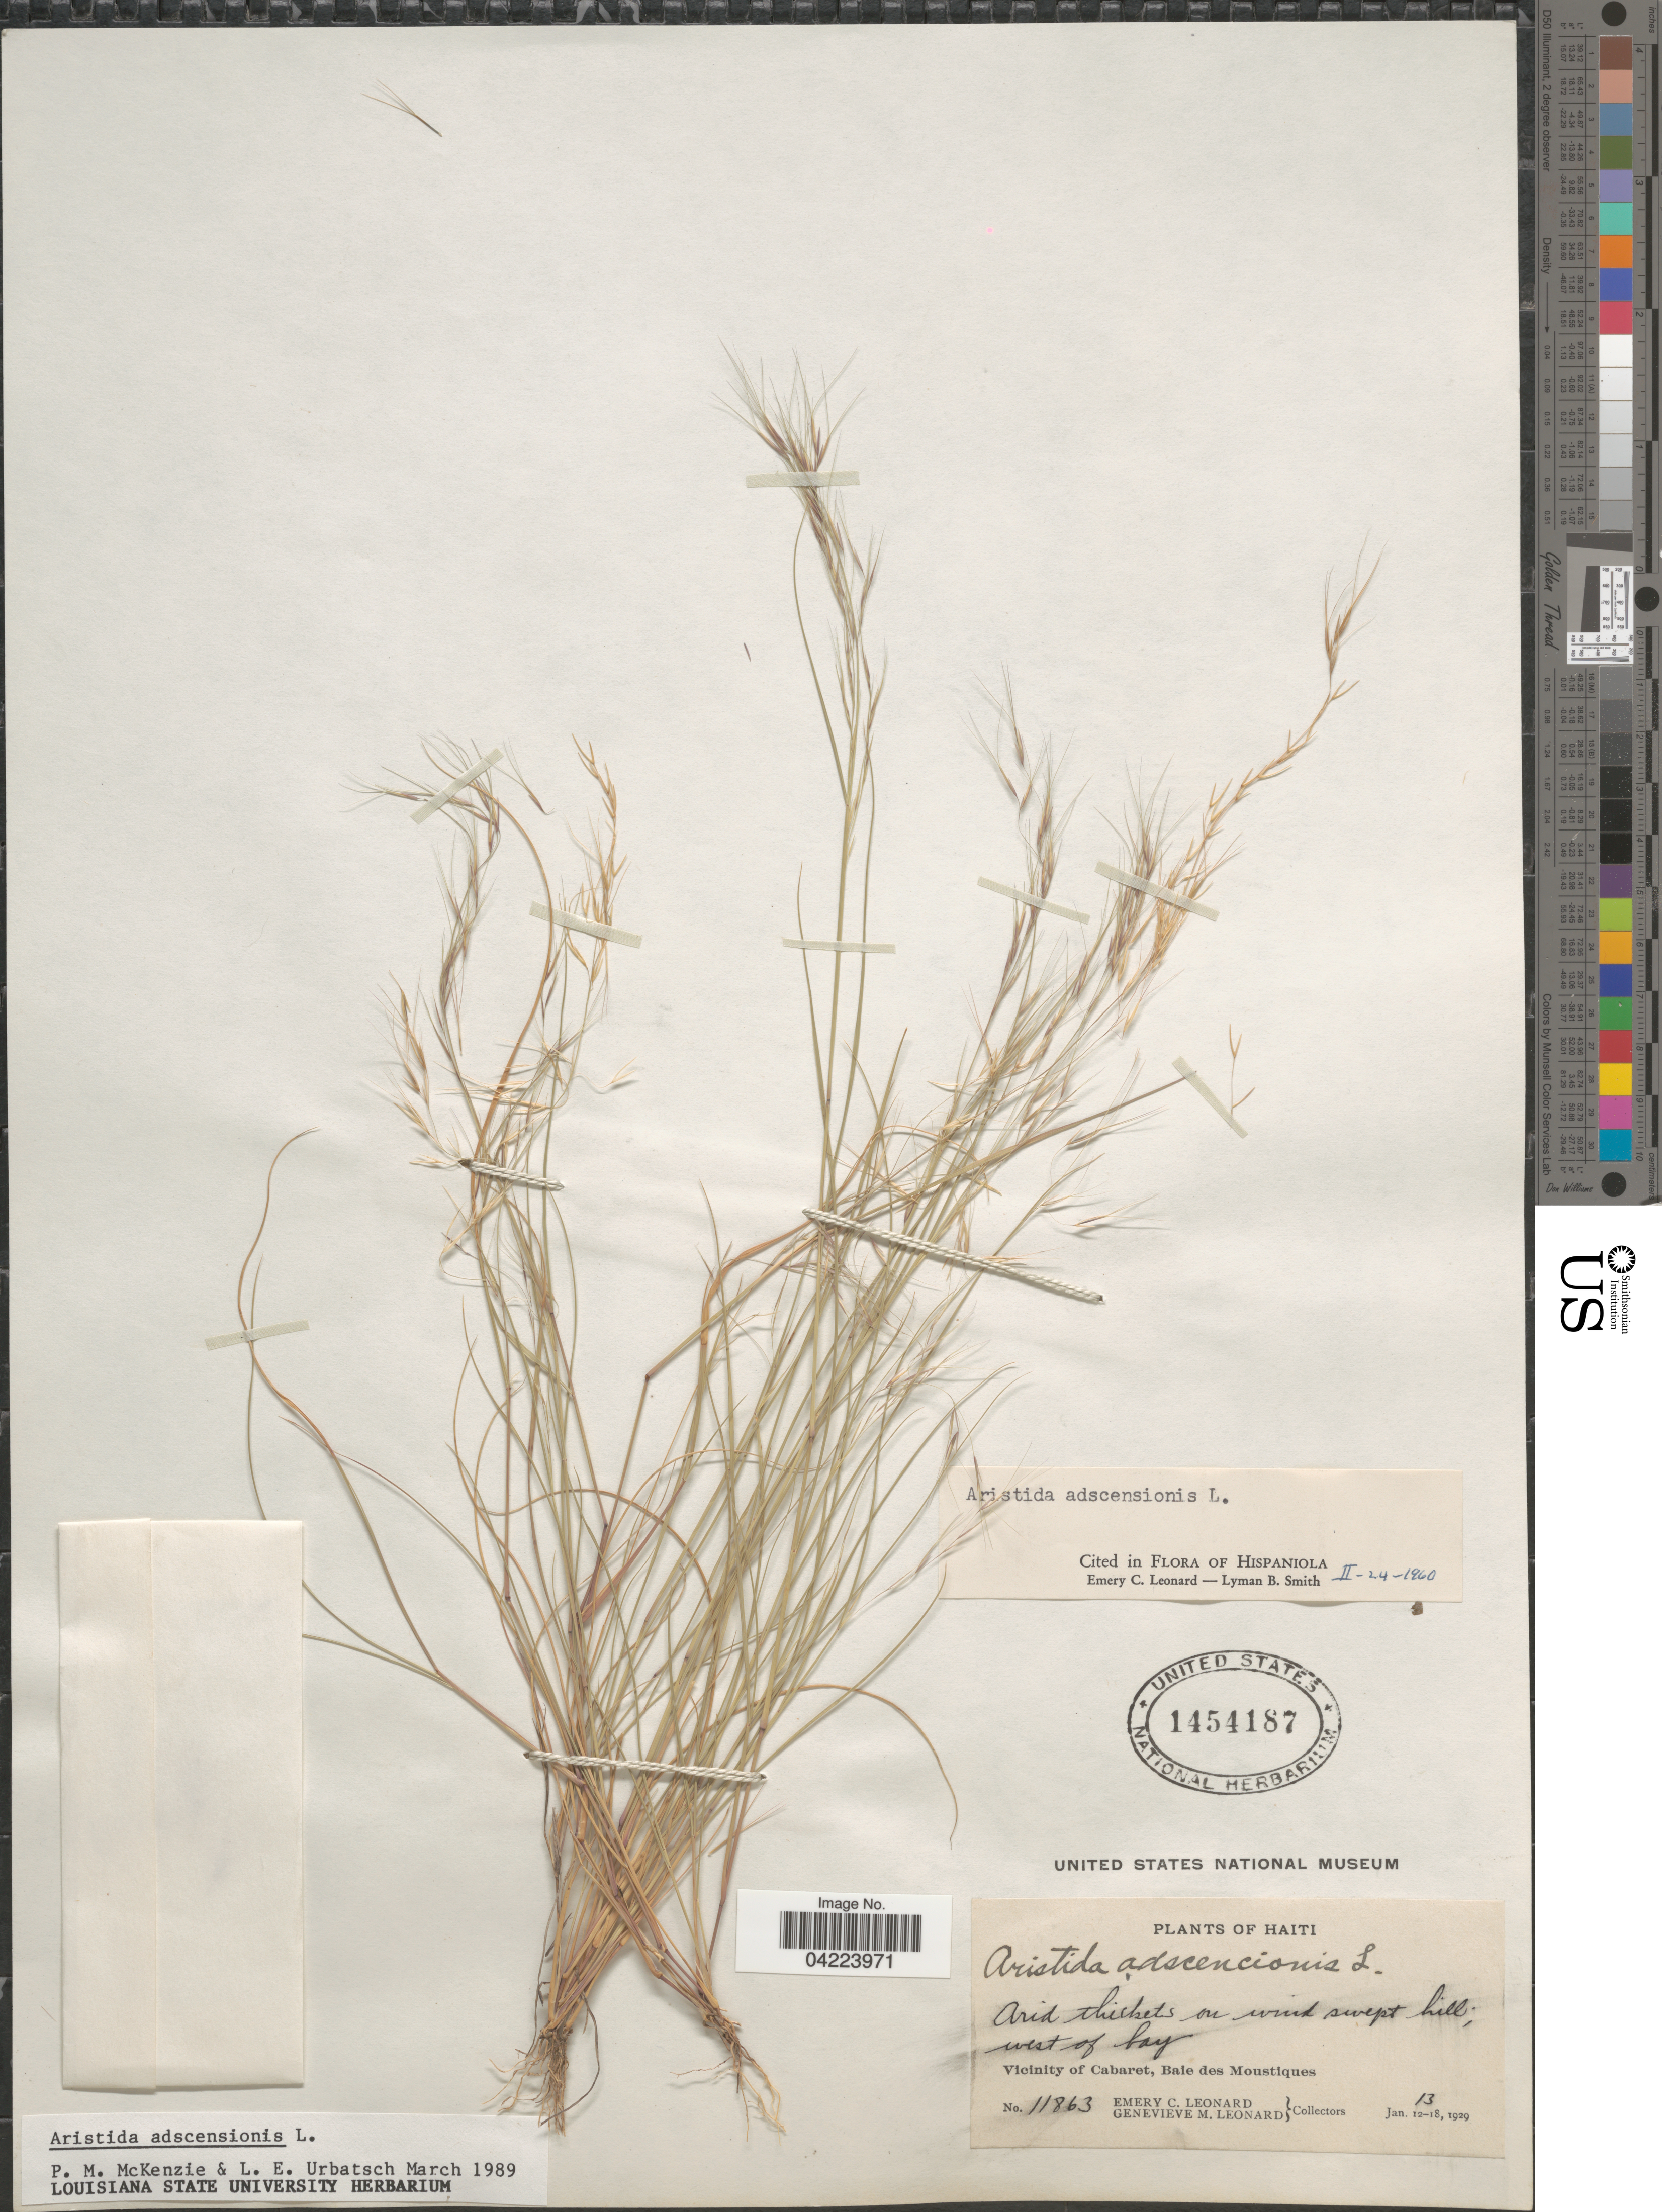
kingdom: Plantae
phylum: Tracheophyta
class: Liliopsida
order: Poales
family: Poaceae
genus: Aristida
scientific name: Aristida adscensionis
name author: L.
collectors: E. C. Leonard & G. M. Leonard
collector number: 11863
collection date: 1929-01-13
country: Haiti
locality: Arid thickets on wind swept hill; west of bay. Vicinity of Cabaret, Baie des Moustiques.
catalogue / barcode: US 1454187